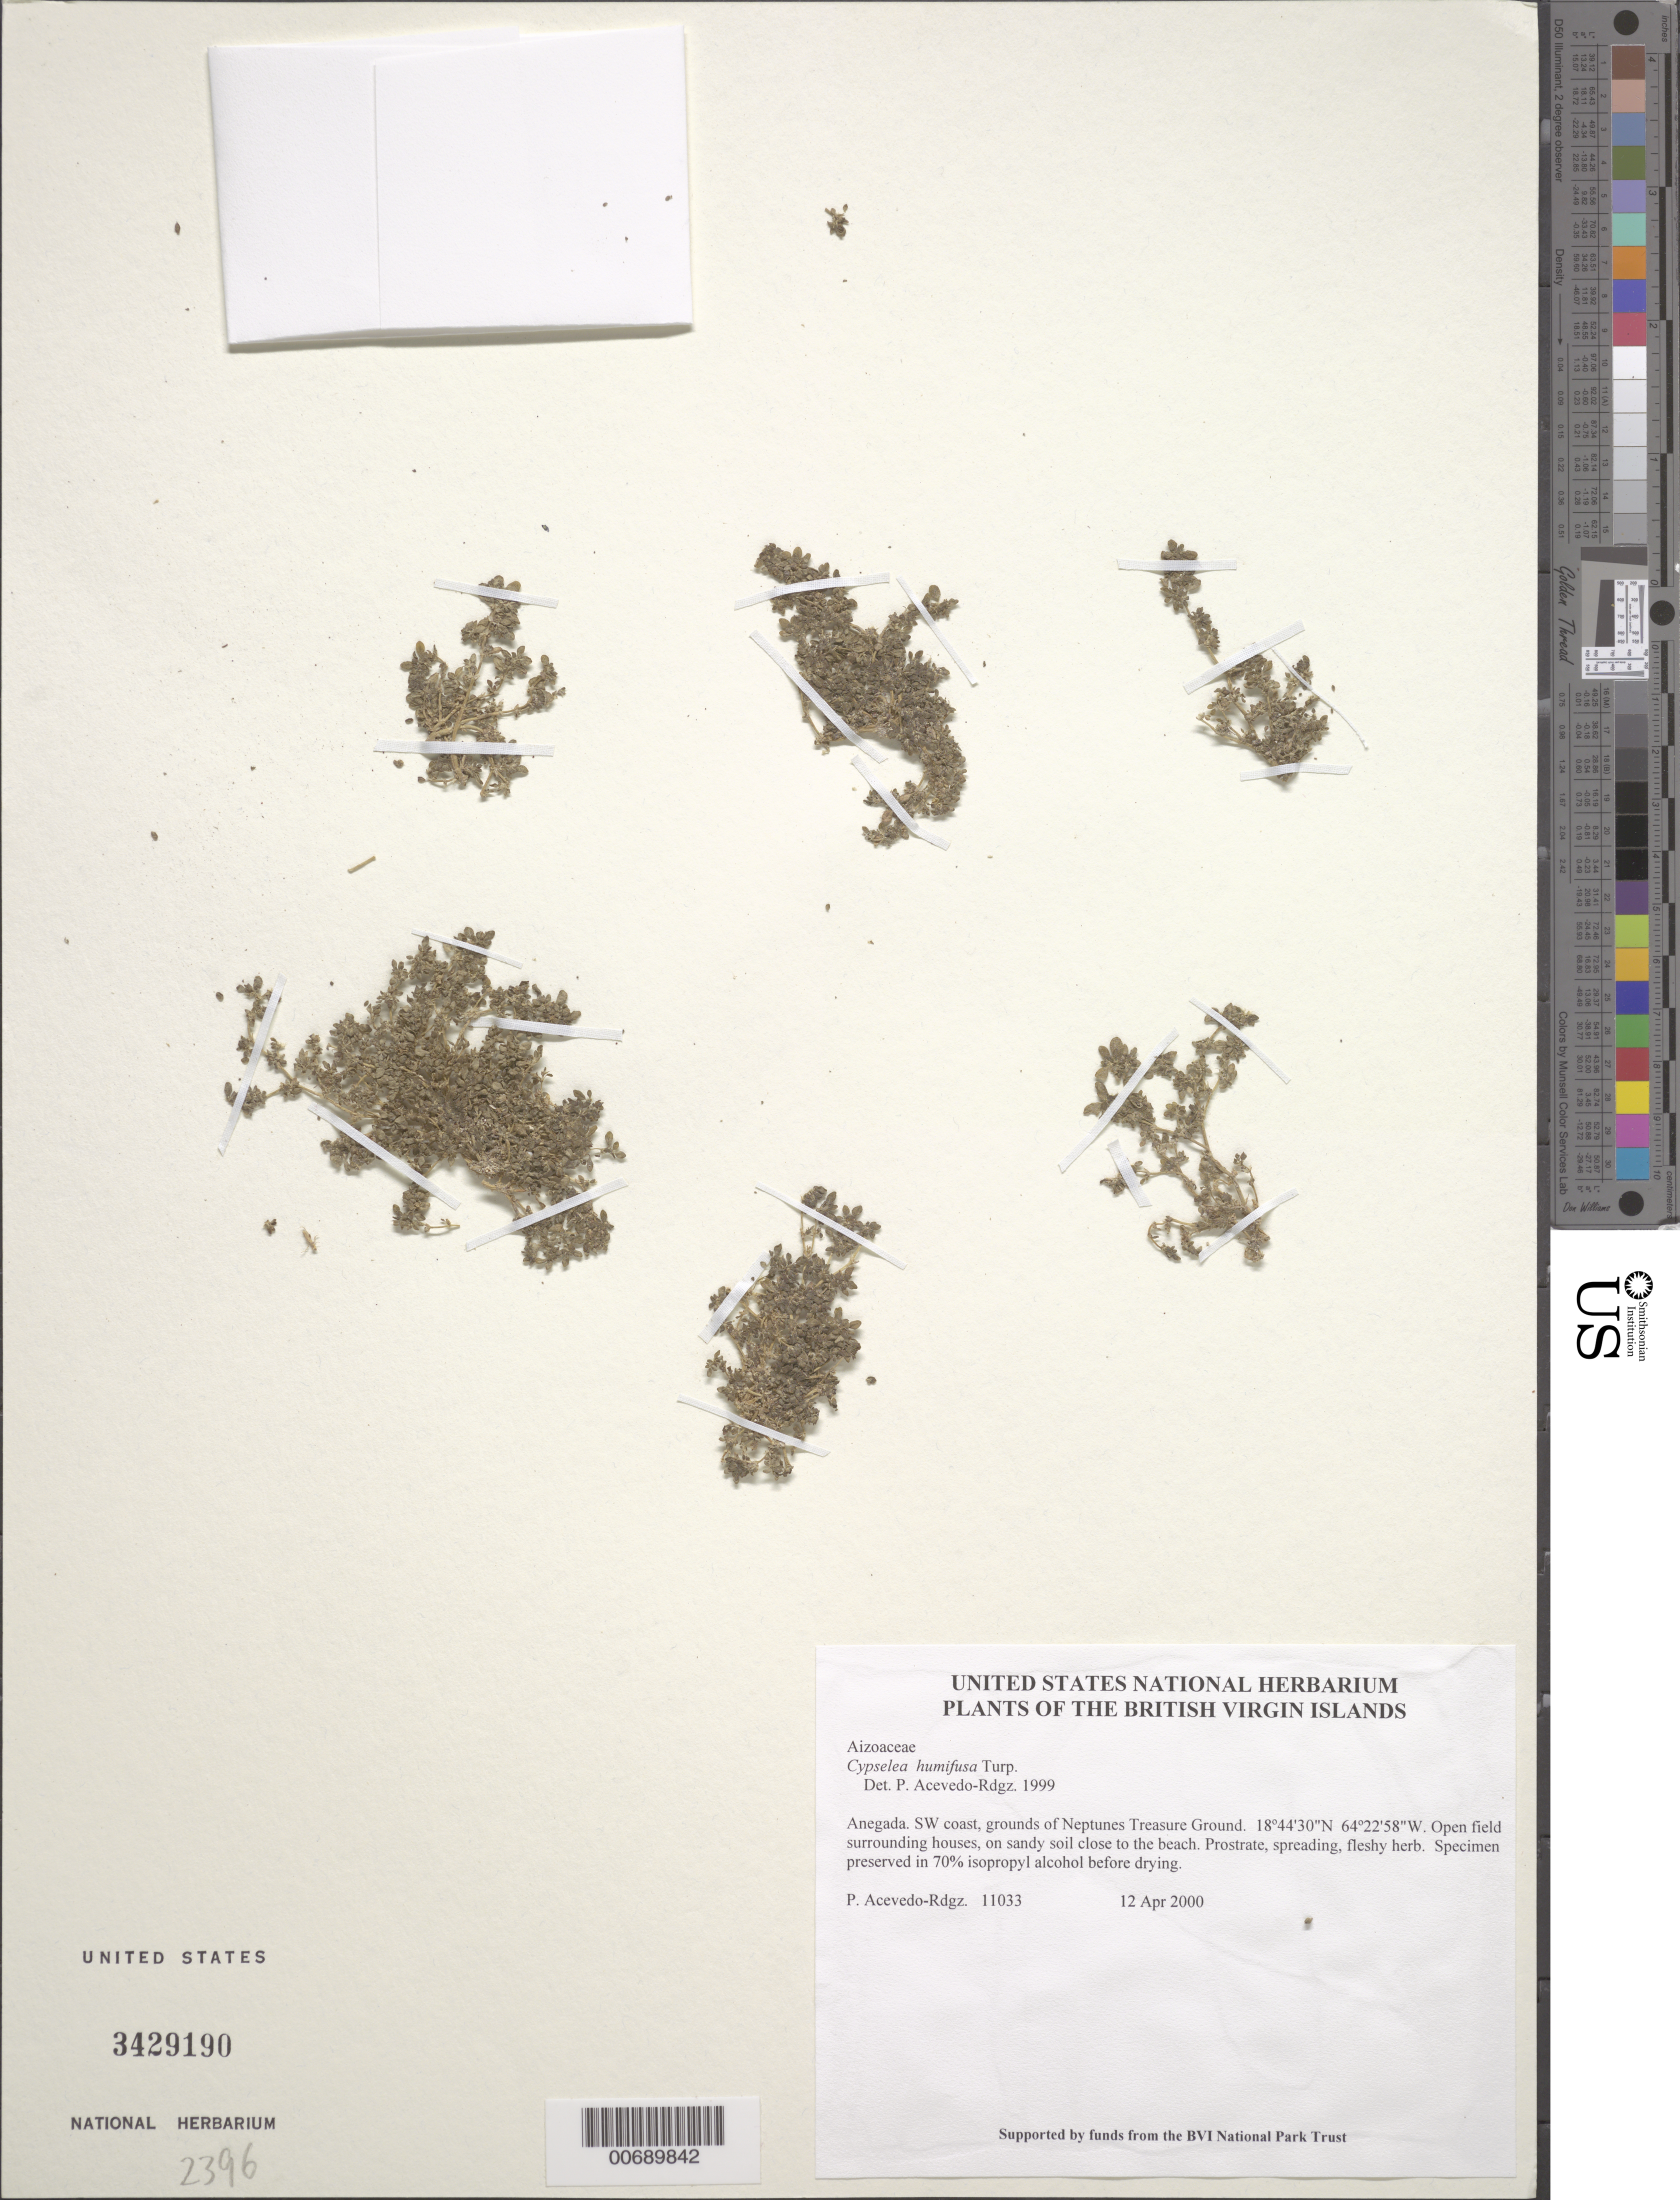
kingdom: Plantae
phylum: Tracheophyta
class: Magnoliopsida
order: Caryophyllales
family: Aizoaceae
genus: Sesuvium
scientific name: Sesuvium humifusum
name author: (Turpin) Bohley & G. Kadereit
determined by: Strong, Mark T., (BOT), Smithsonian Institution - National Museum of Natural History (UNITED STATES)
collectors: P. Acevedo-Rodr.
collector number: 11033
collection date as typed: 12 Apr 2000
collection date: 2000-04-12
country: British Virgin Islands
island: Anegada I.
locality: SW coast, grounds of Neptunes Treasure Ground.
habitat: Open field surrounding houses, on sandy soil close to the beach.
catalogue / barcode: US 3429190